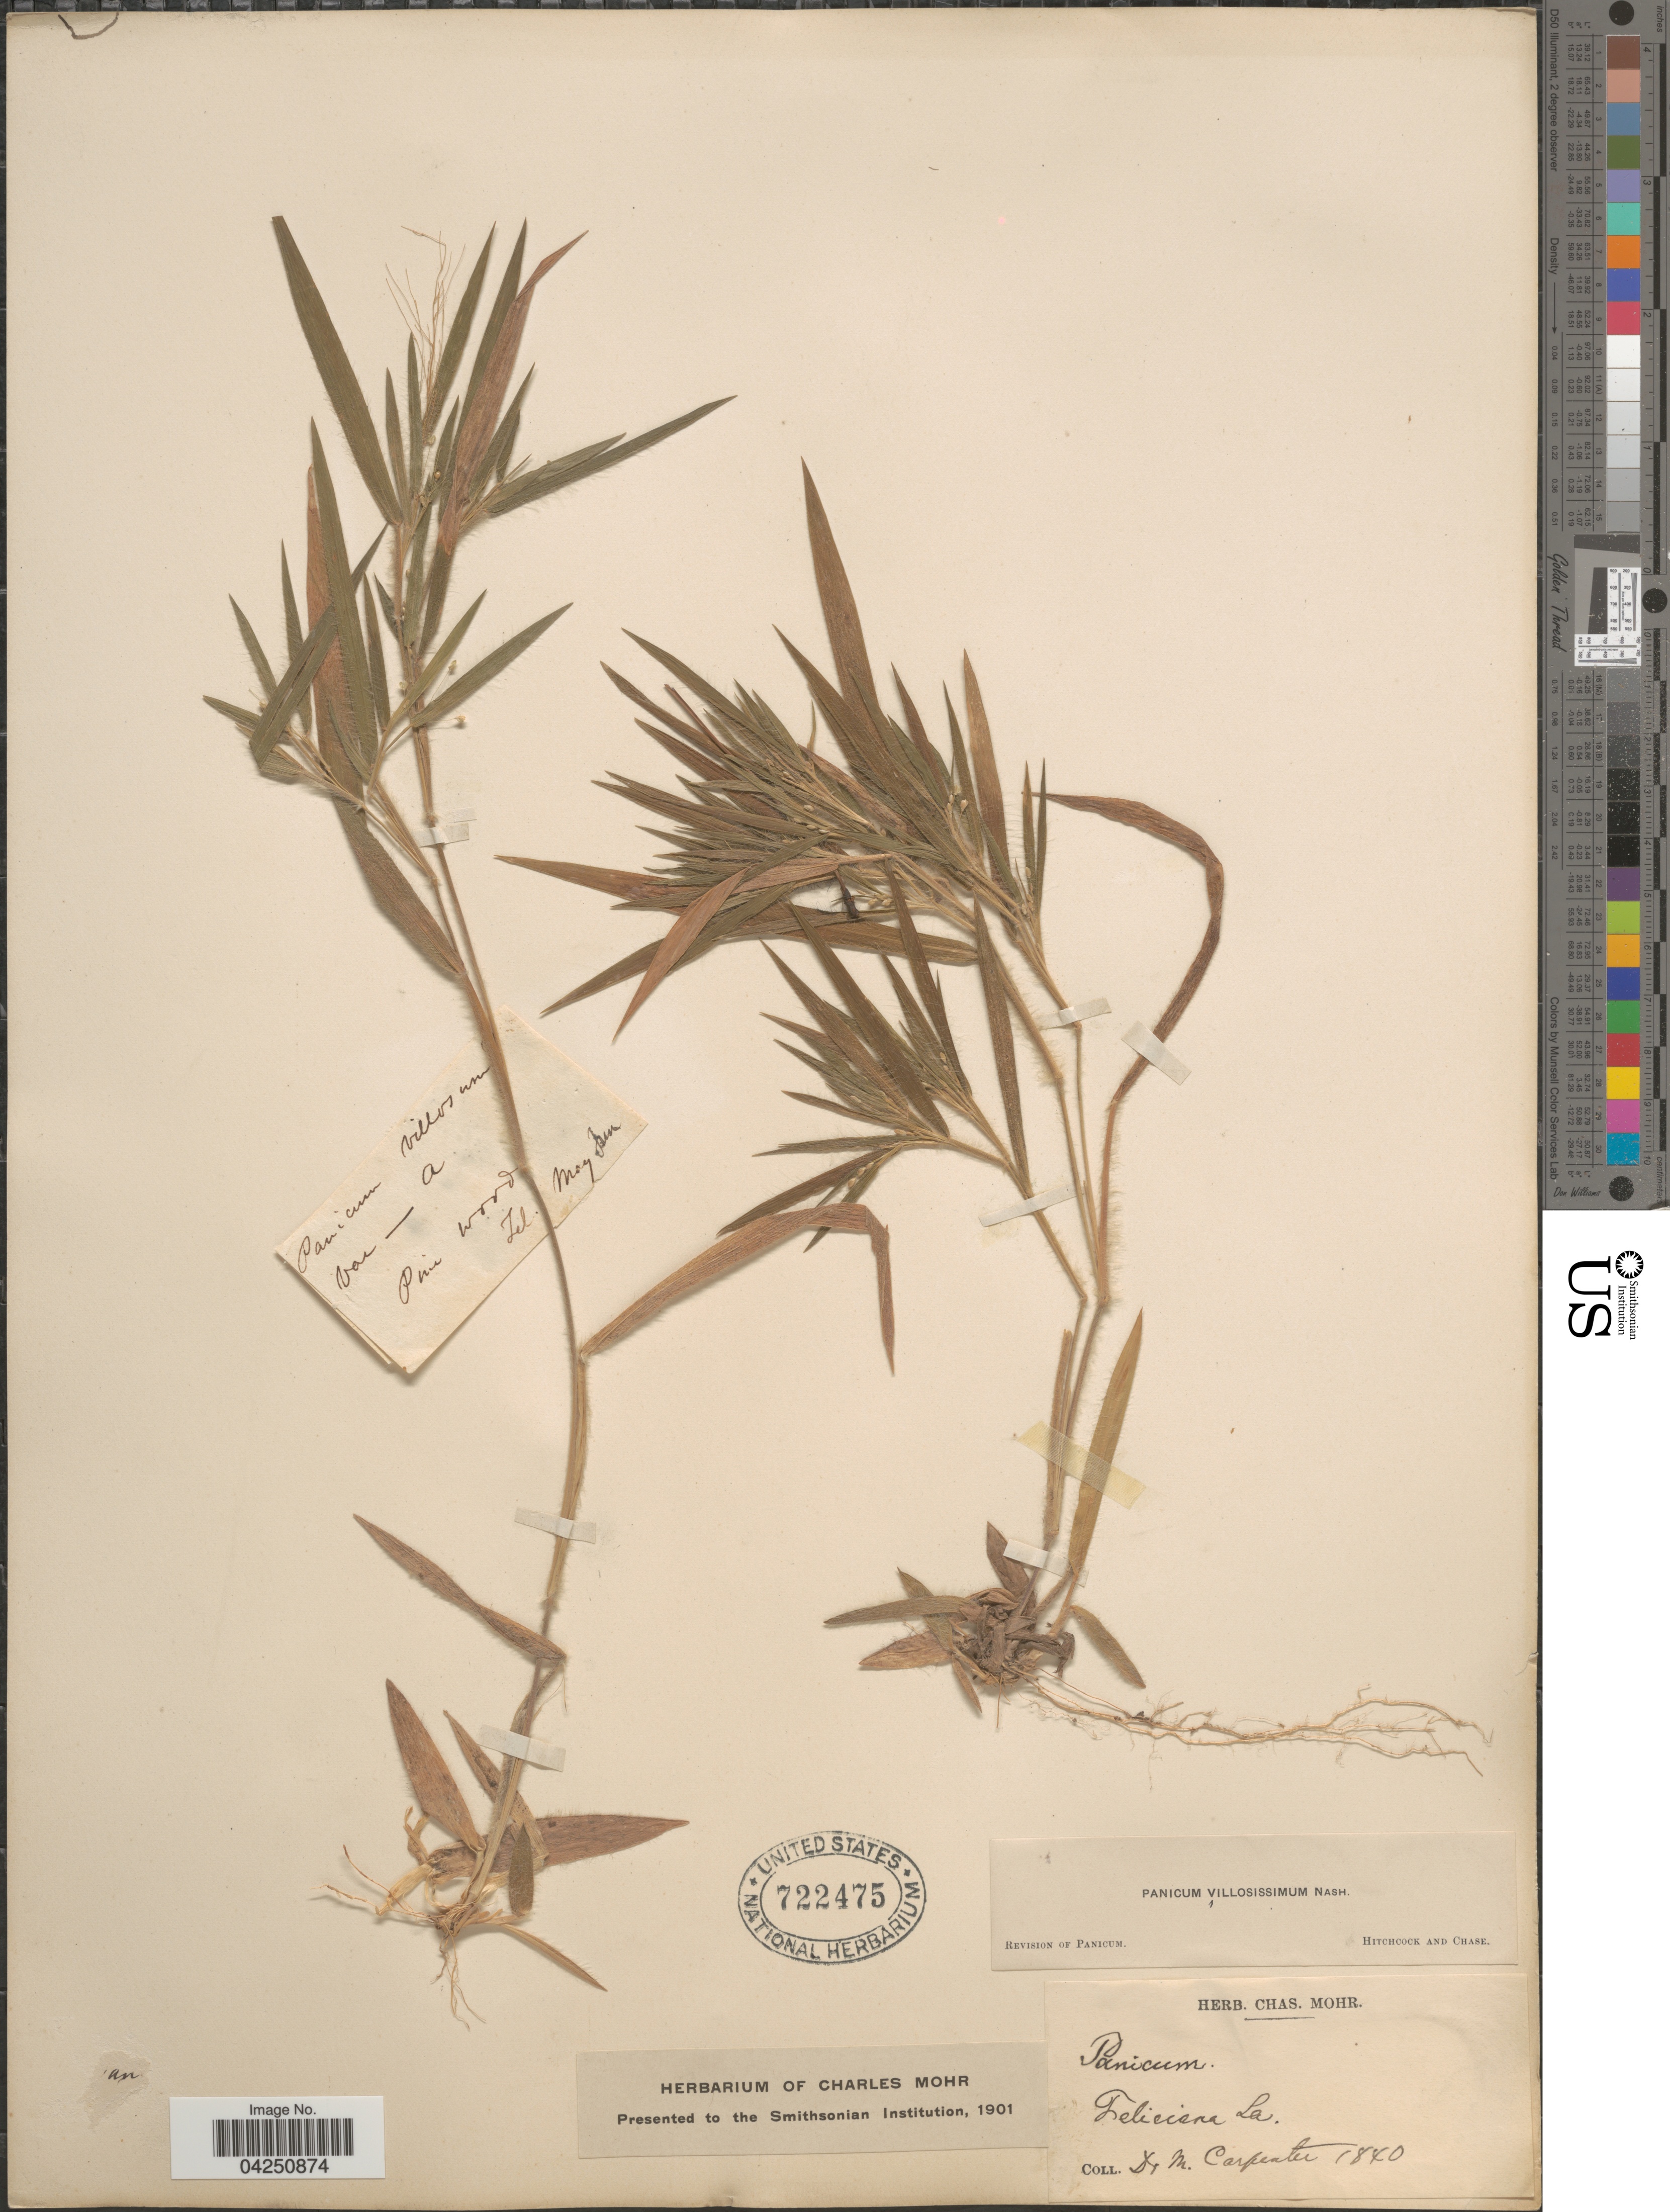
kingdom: Plantae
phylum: Tracheophyta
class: Liliopsida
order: Poales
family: Poaceae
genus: Dichanthelium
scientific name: Dichanthelium acuminatum var. acuminatum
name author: (Sw.) Gould & C.A. Clark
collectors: M. Carpenter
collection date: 1840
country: United States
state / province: Louisiana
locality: Feliciana.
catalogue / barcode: US 722475